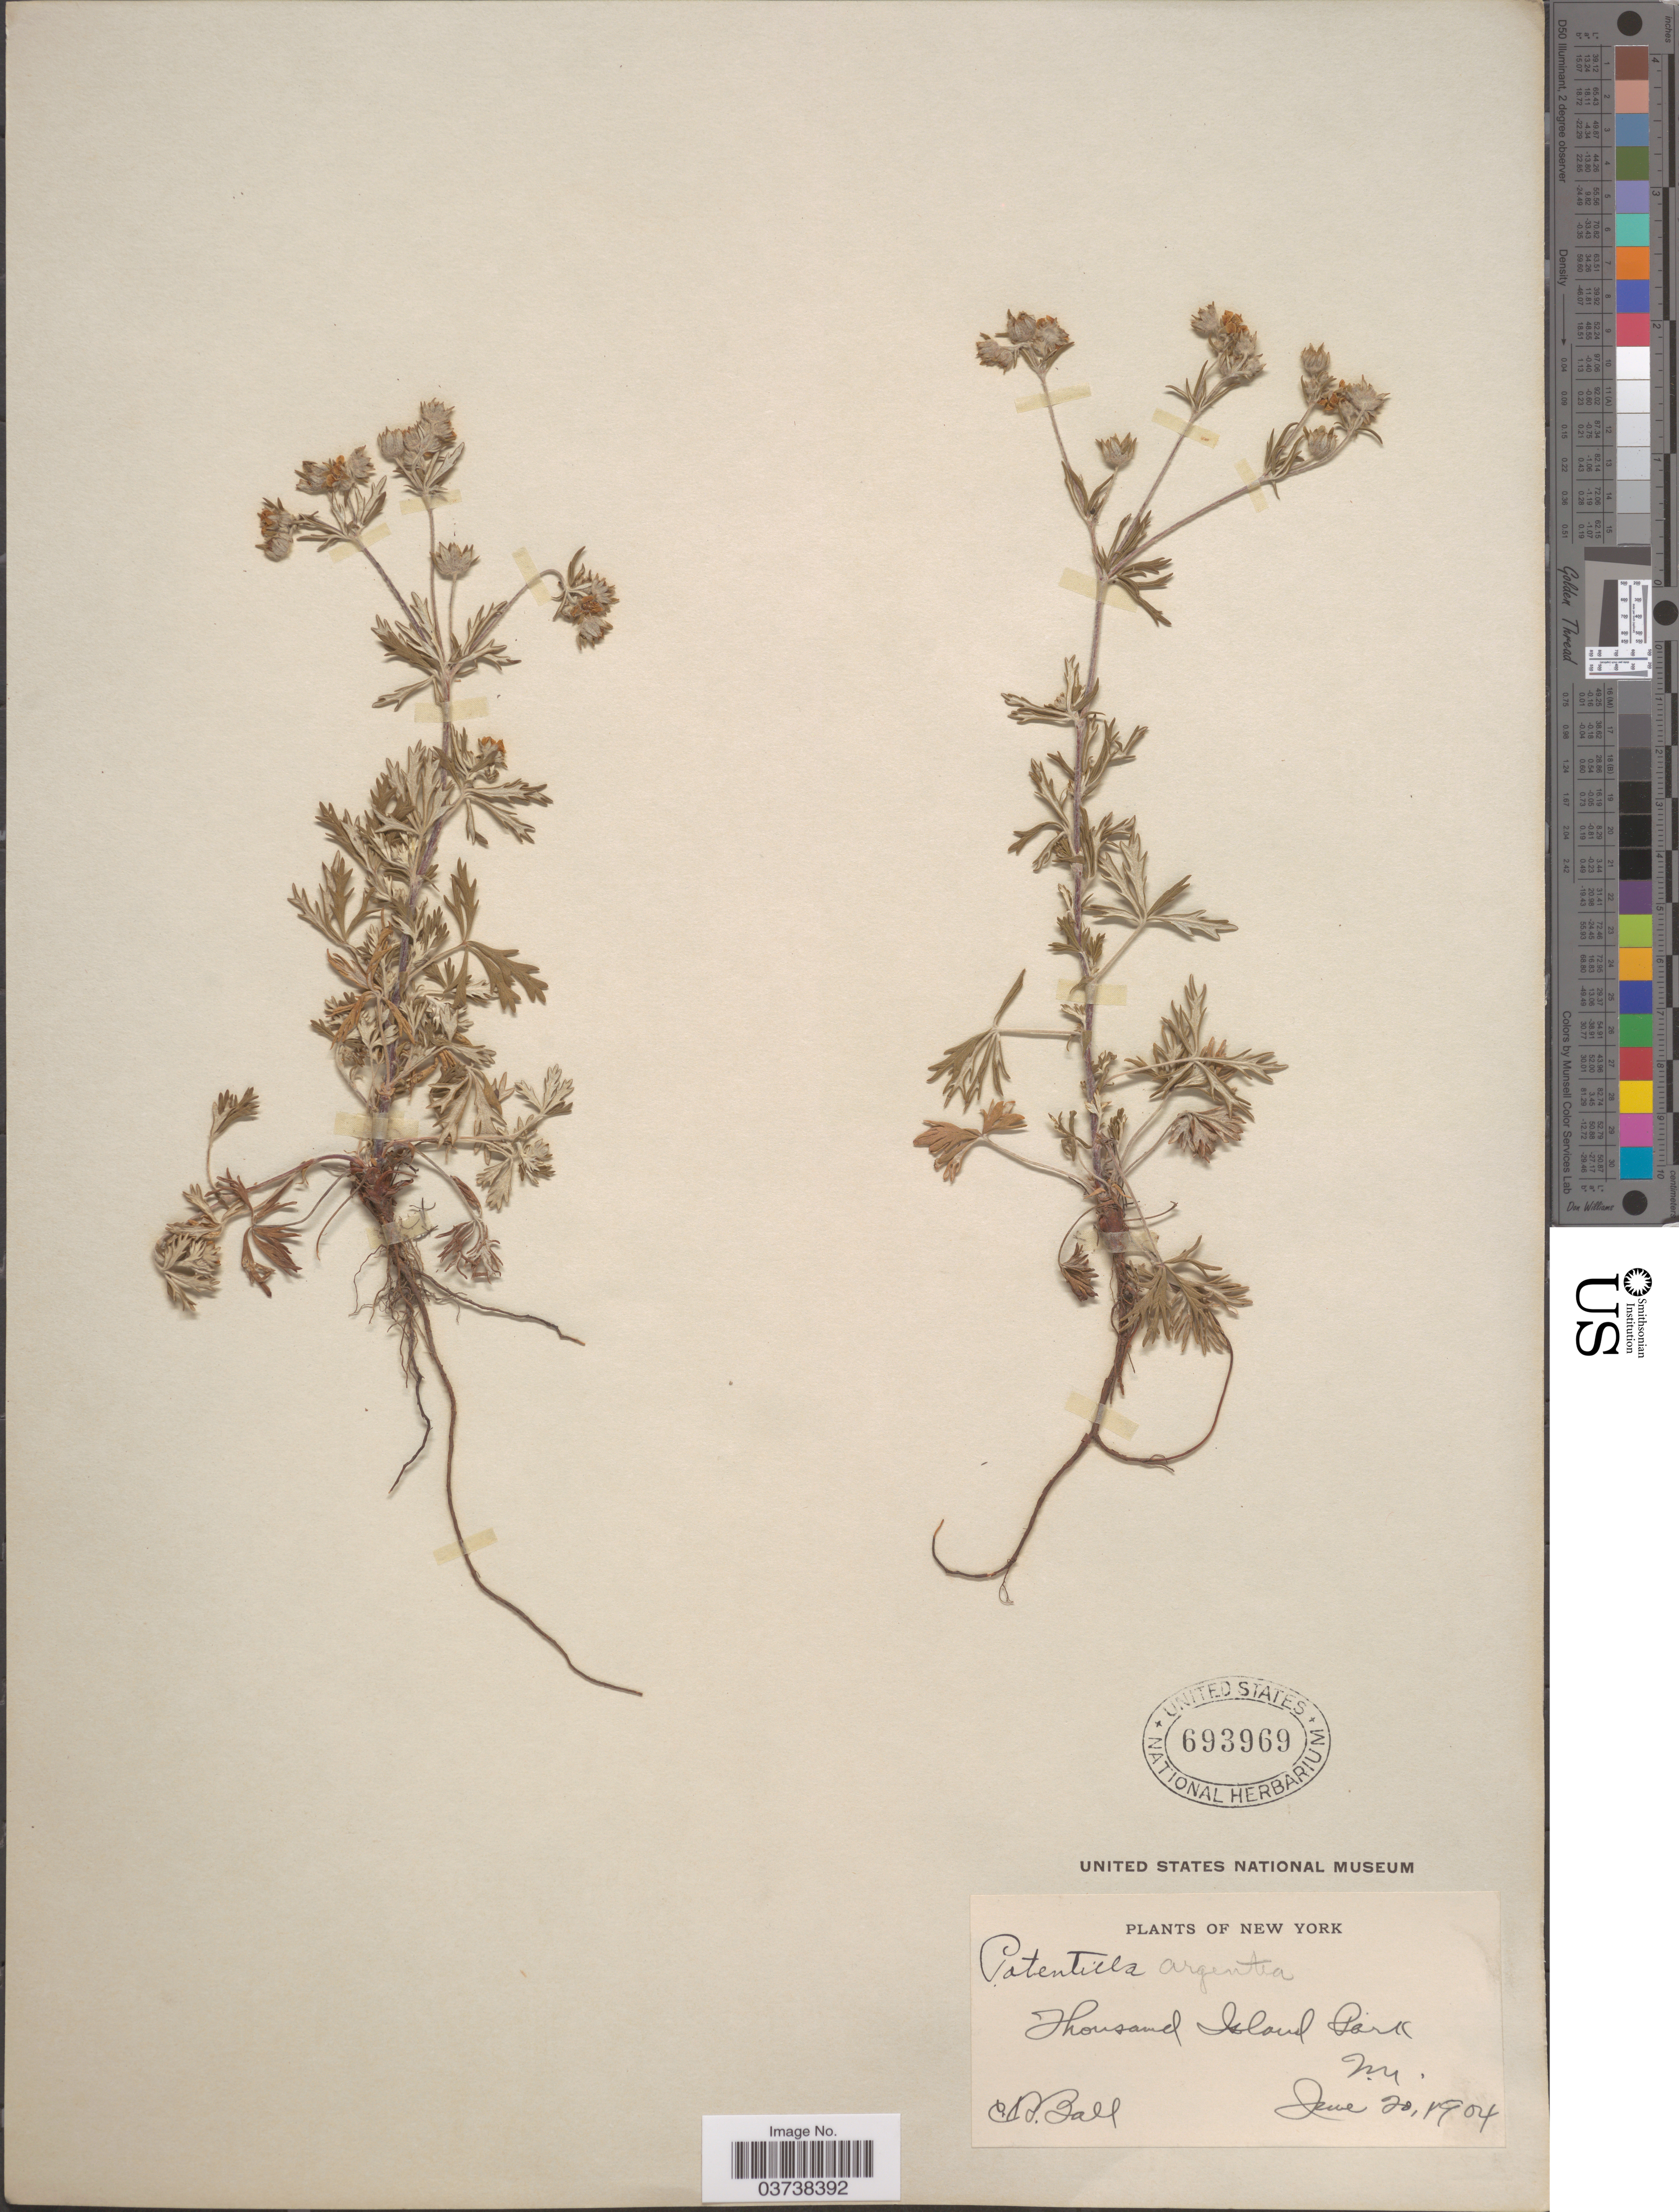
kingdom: Plantae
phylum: Tracheophyta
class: Magnoliopsida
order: Rosales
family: Rosaceae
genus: Potentilla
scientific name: Potentilla argentea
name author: L.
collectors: C. R. Ball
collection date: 1904-06-20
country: United States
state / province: New York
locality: Thousand Island Park.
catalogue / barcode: US 693969